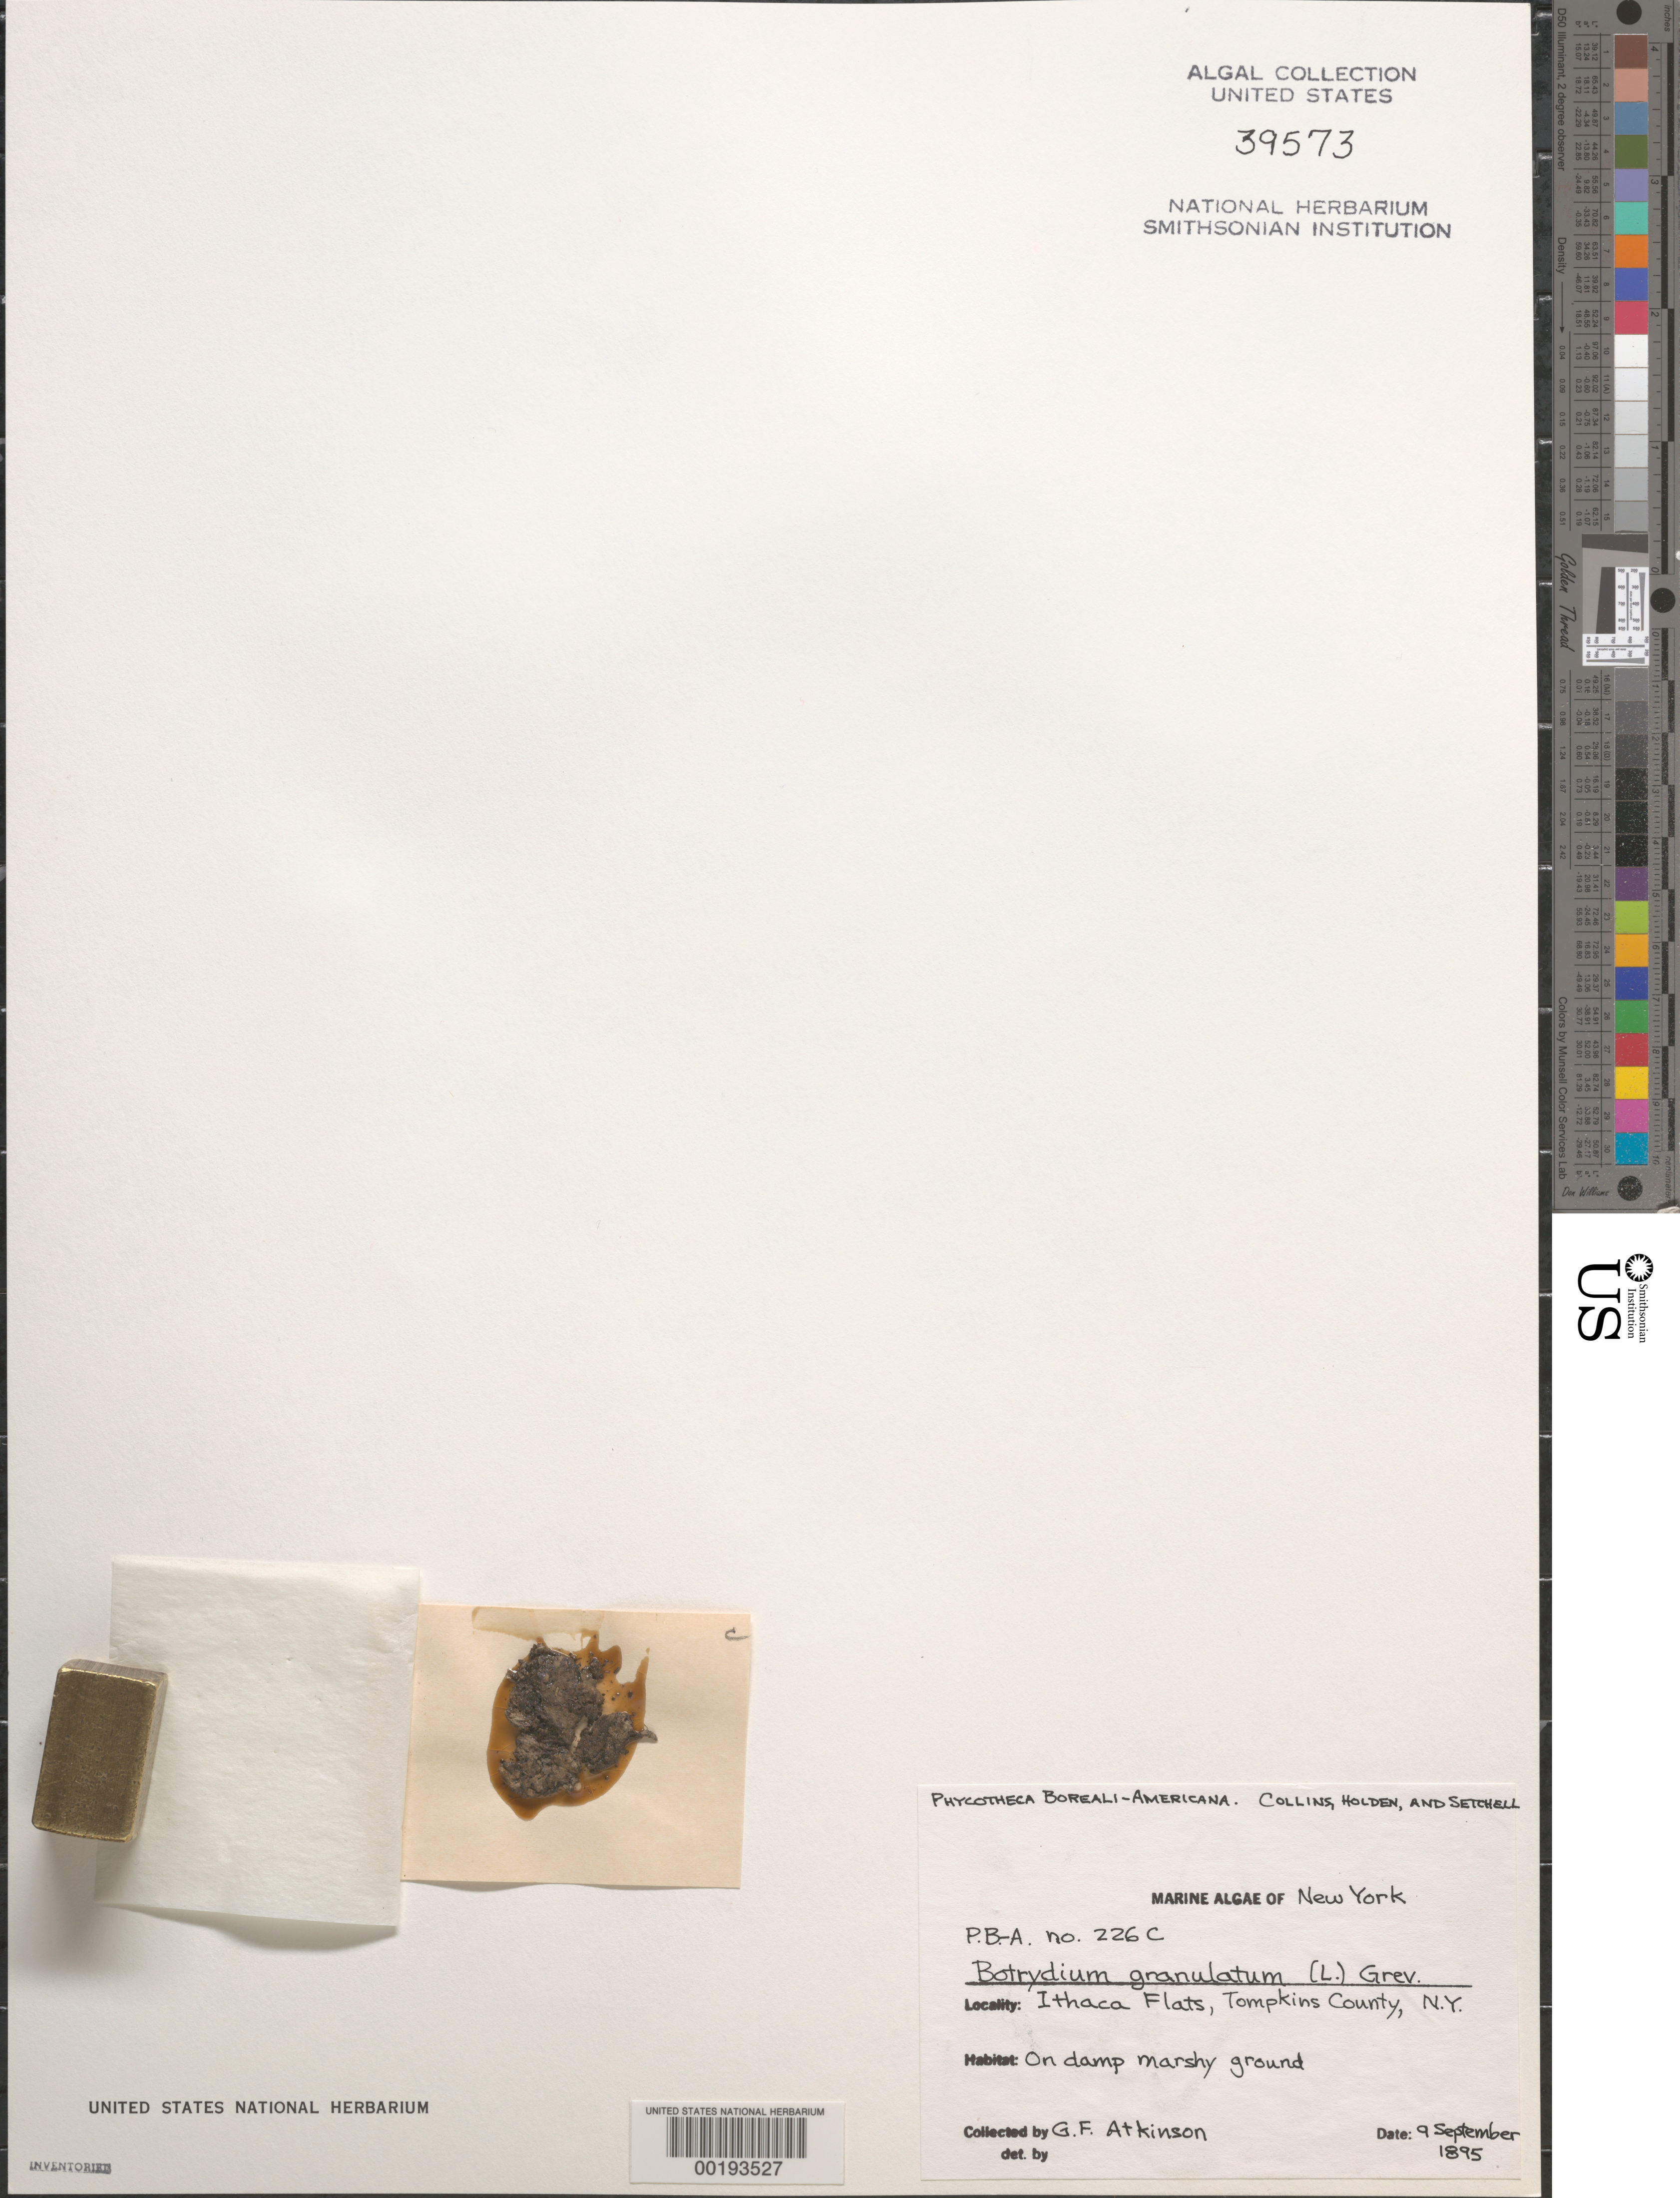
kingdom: Chromista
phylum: Ochrophyta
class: Xanthophyceae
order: Botrydiales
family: Botrydiaceae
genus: Botrydium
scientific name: Botrydium granulatum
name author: (L.) Greville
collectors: G. F. Atkinson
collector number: PB-A 226c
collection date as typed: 09 Sep 1895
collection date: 1895-09-09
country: United States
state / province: New York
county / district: Tompkins County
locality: Ithaca Flats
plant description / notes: Collins, Holden & Setchell, Phycotheca Boreali-Americana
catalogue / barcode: US 39573